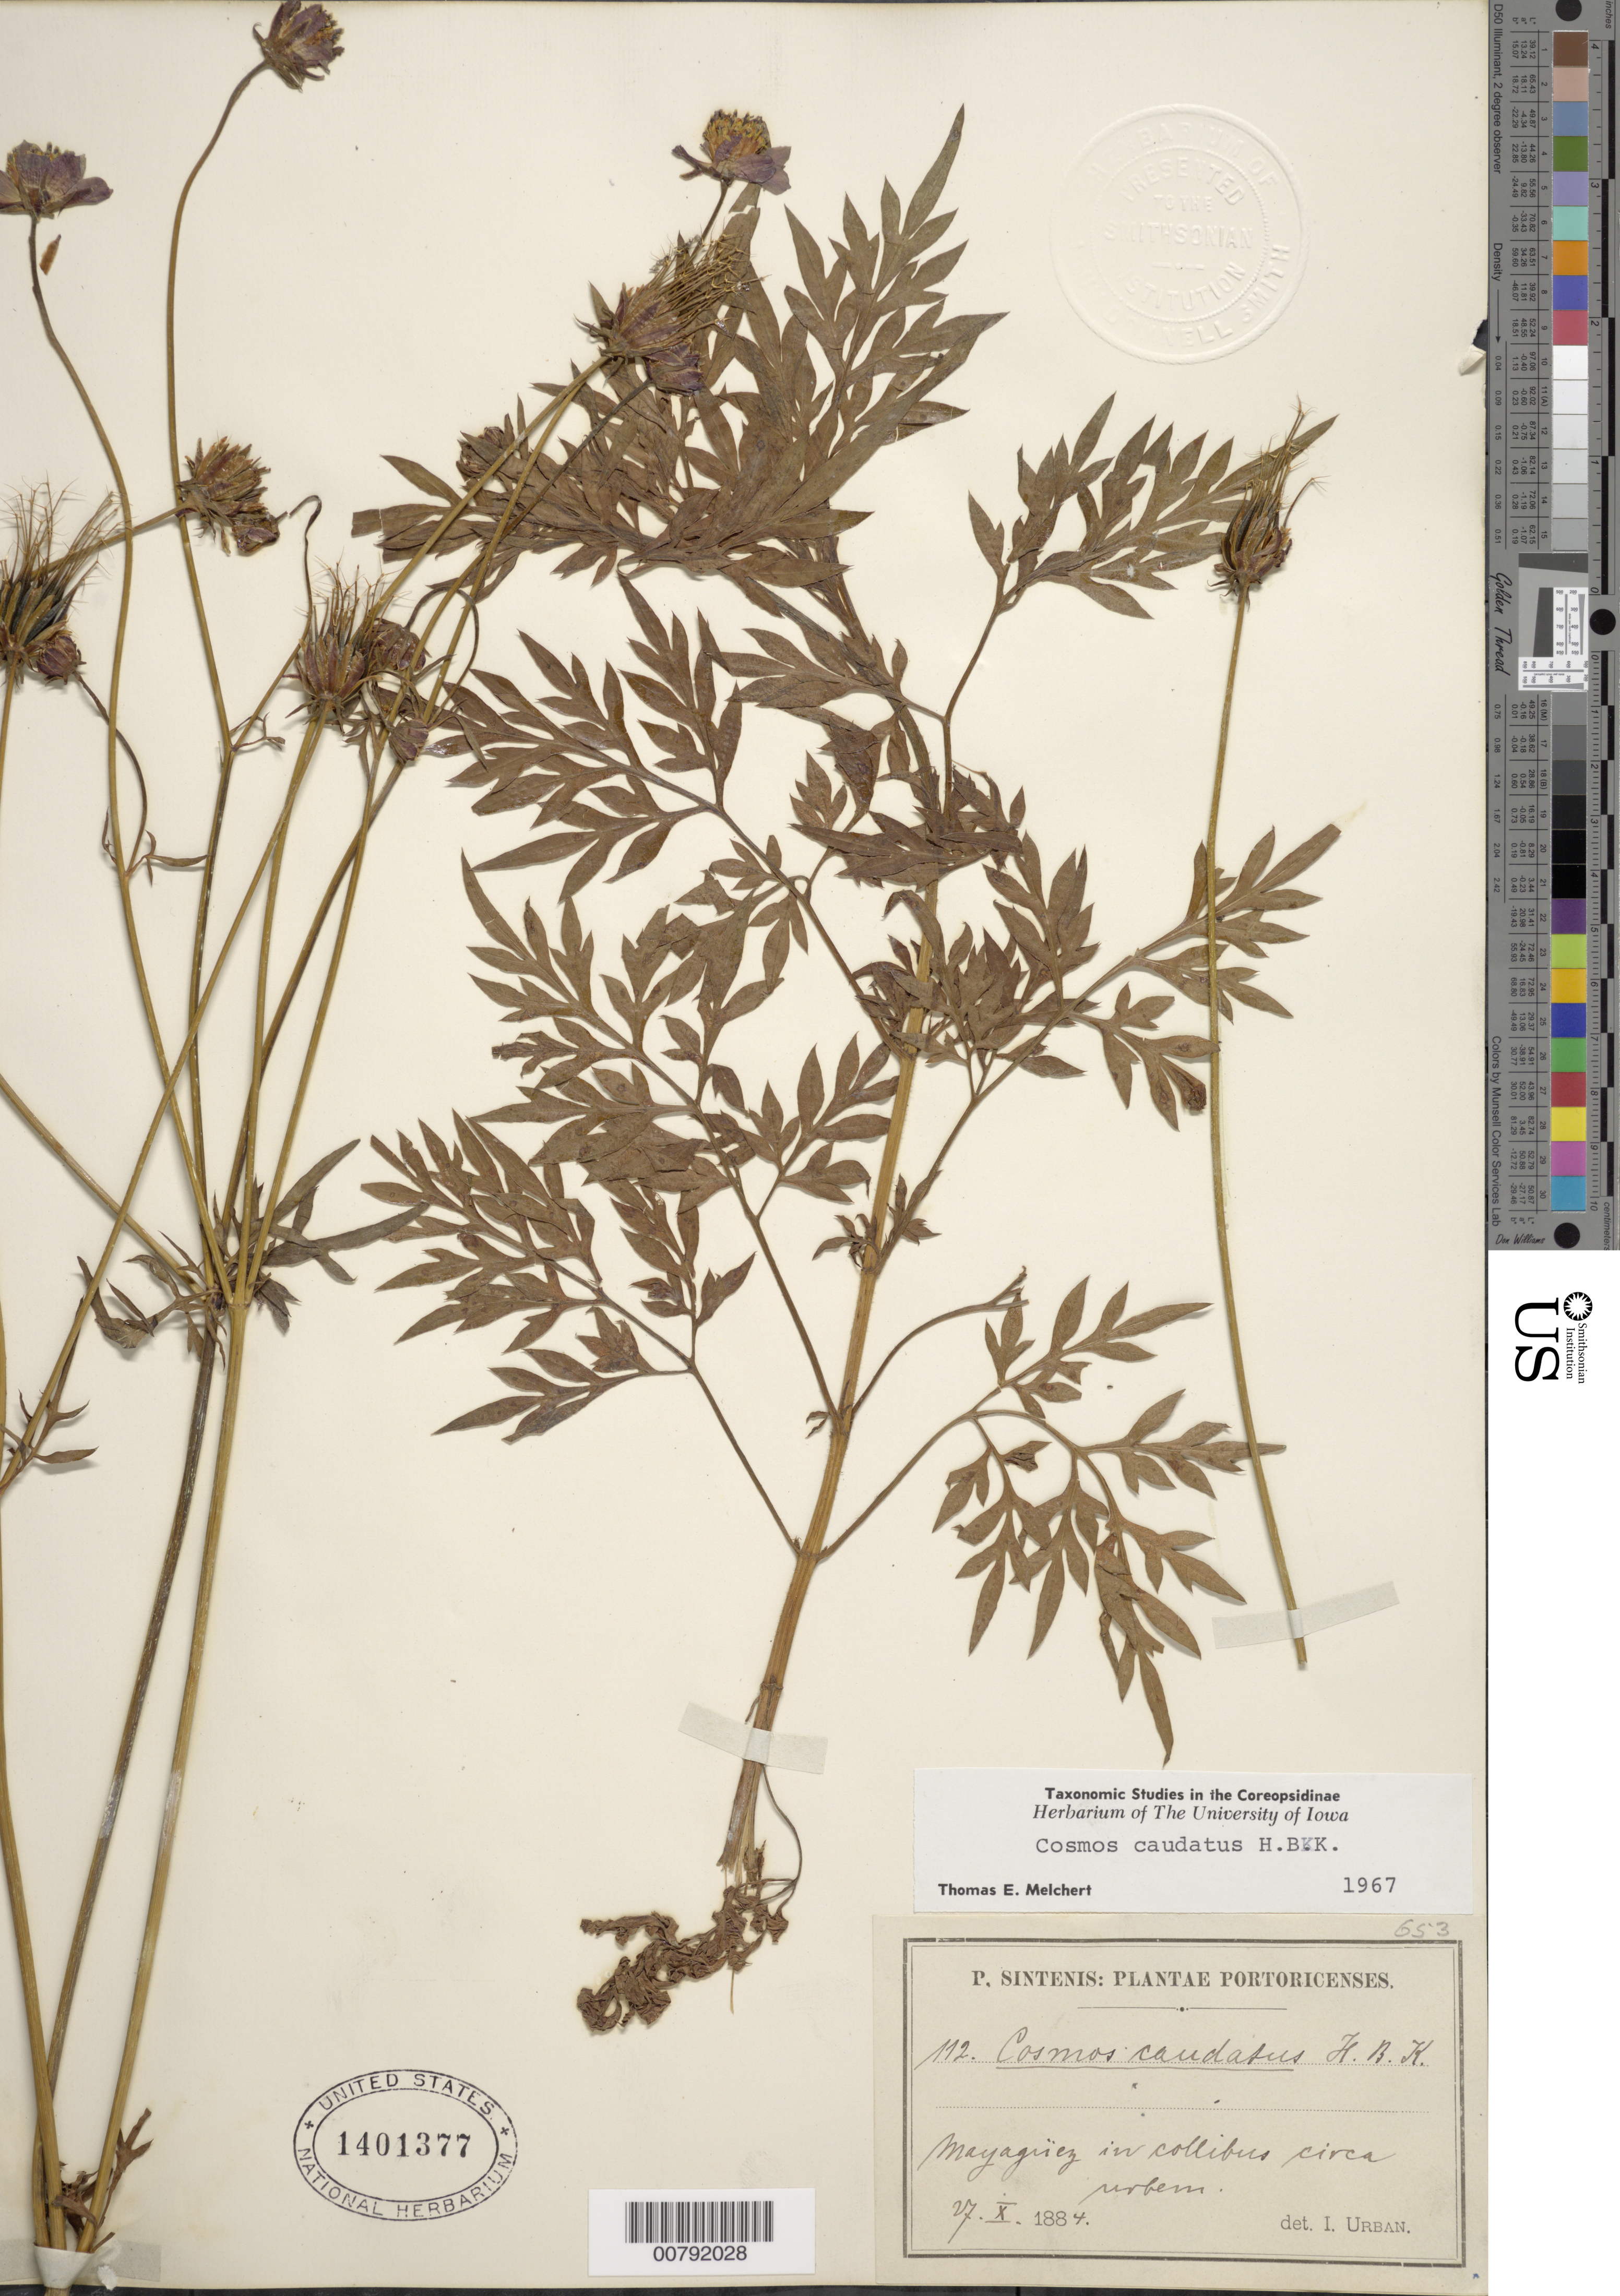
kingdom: Plantae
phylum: Tracheophyta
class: Magnoliopsida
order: Asterales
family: Asteraceae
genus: Cosmos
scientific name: Cosmos caudatus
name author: Kunth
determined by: Melchert, T. E.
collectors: P. Sintenis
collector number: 172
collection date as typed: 27 Oct 1884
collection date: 1884-10-27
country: Puerto Rico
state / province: Mayagüez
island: Puerto Rico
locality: Mayaguez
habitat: Collibus circa urbem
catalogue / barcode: US 1401377